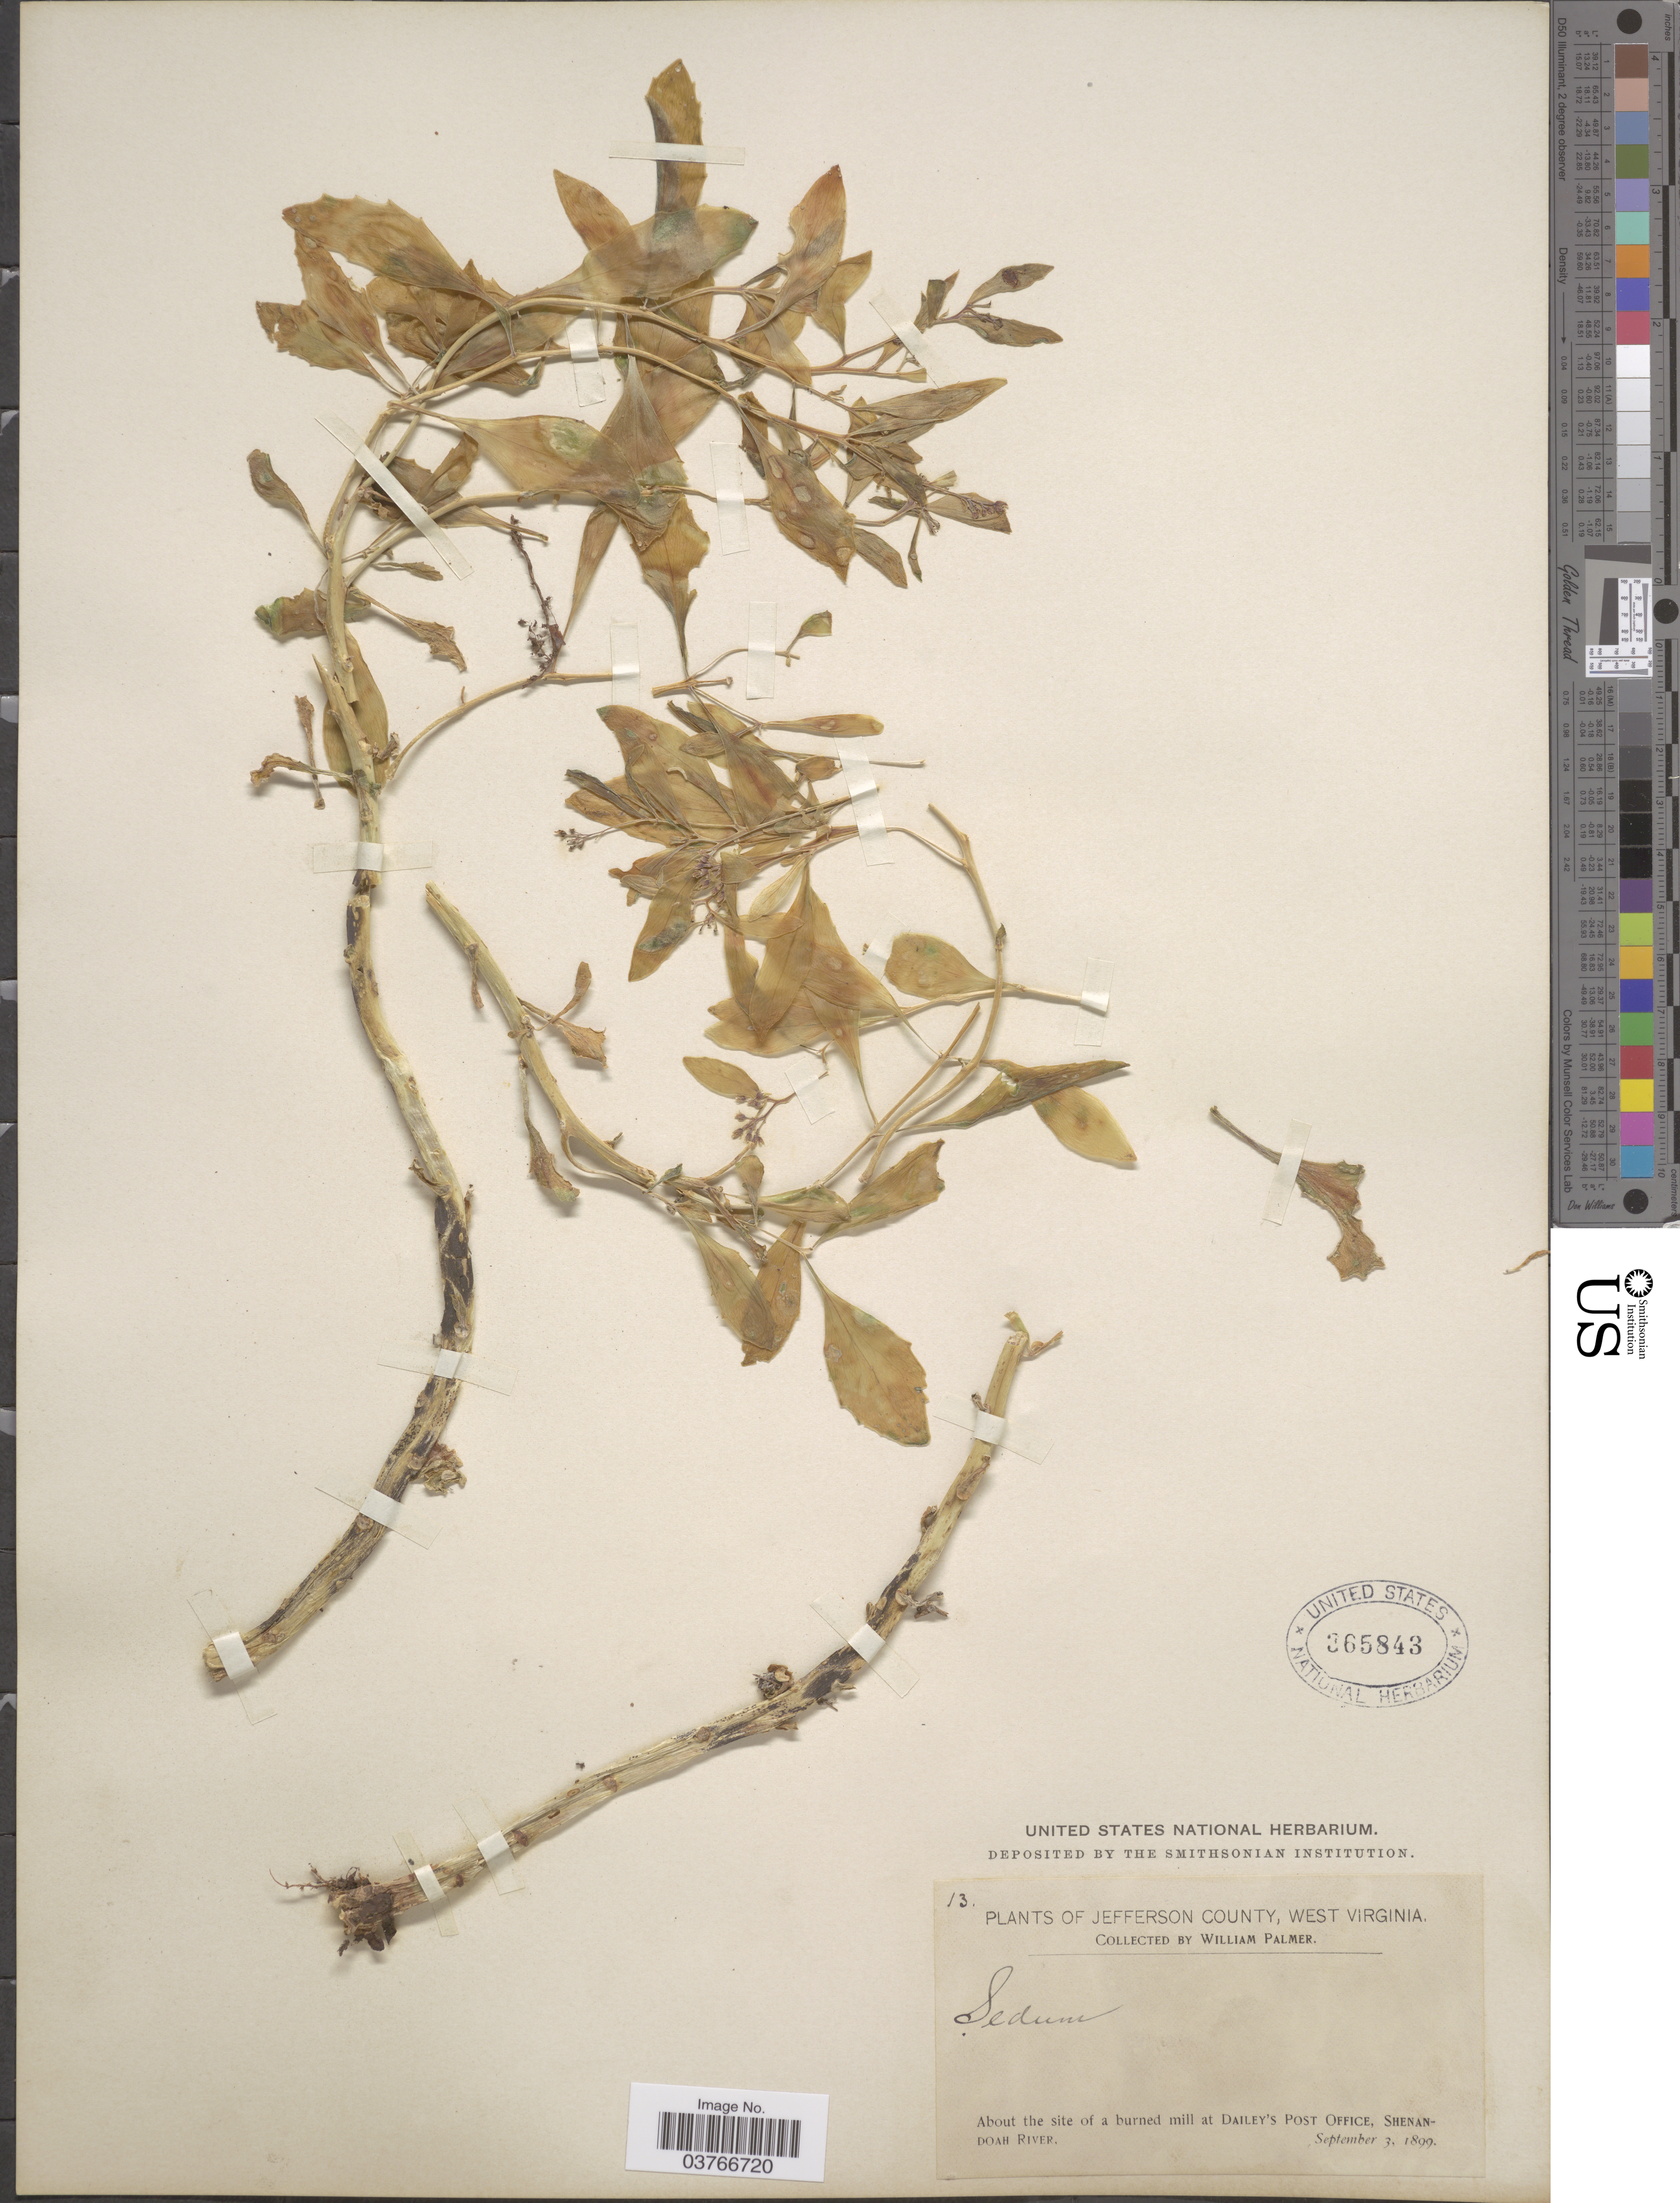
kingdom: Plantae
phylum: Tracheophyta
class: Magnoliopsida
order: Saxifragales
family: Crassulaceae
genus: Hylotelephium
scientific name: Hylotelephium telephioides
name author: (Michx.) H. Ohba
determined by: Strong, Mark T., (BOT), Smithsonian Institution - National Museum of Natural History (UNITED STATES)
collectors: W. Palmer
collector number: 13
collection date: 1899-09-03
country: United States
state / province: West Virginia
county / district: Jefferson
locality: Jefferson County, West Virginia. About the site of a burned mill at Dailey's Post office, Shenandoah River.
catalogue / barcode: US 365843